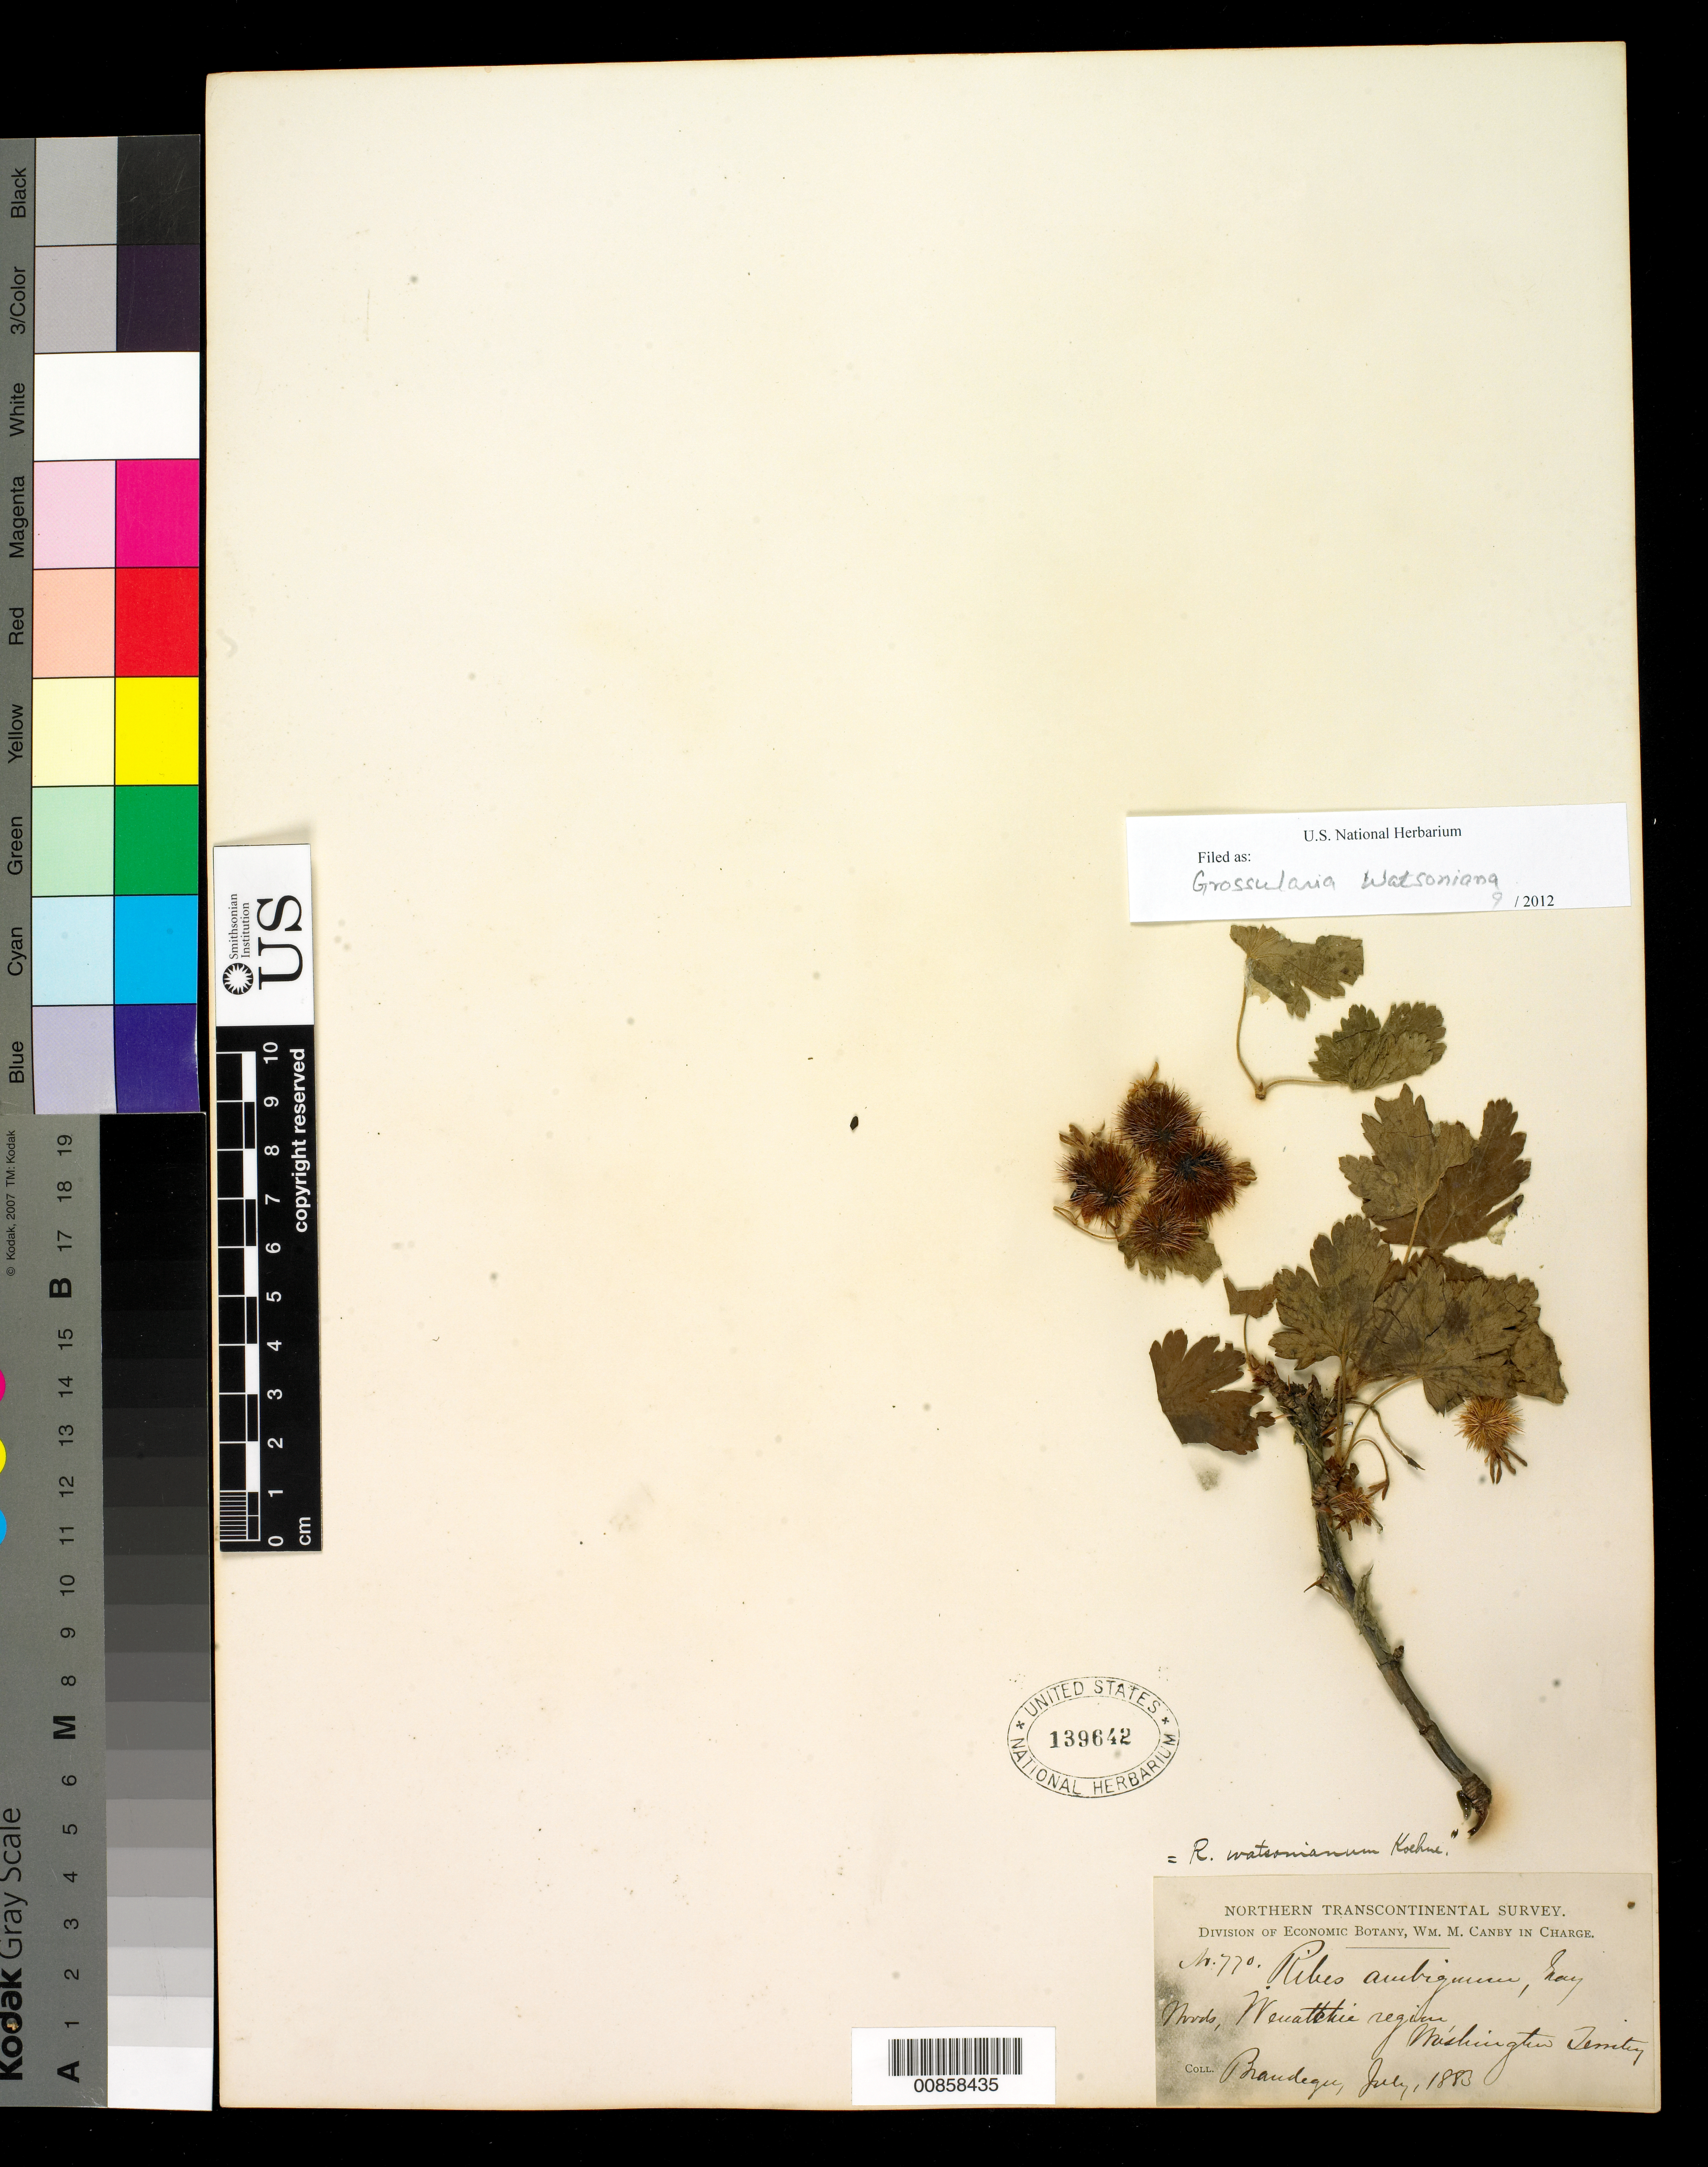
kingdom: Plantae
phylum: Tracheophyta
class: Magnoliopsida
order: Saxifragales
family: Grossulariaceae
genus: Ribes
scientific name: Ribes watsonianum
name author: Koehne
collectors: -- Brandegee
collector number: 770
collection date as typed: Jul 1883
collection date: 1883-07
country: United States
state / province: Washington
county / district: Chelan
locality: Wenatchee region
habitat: Woods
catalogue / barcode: US 139642